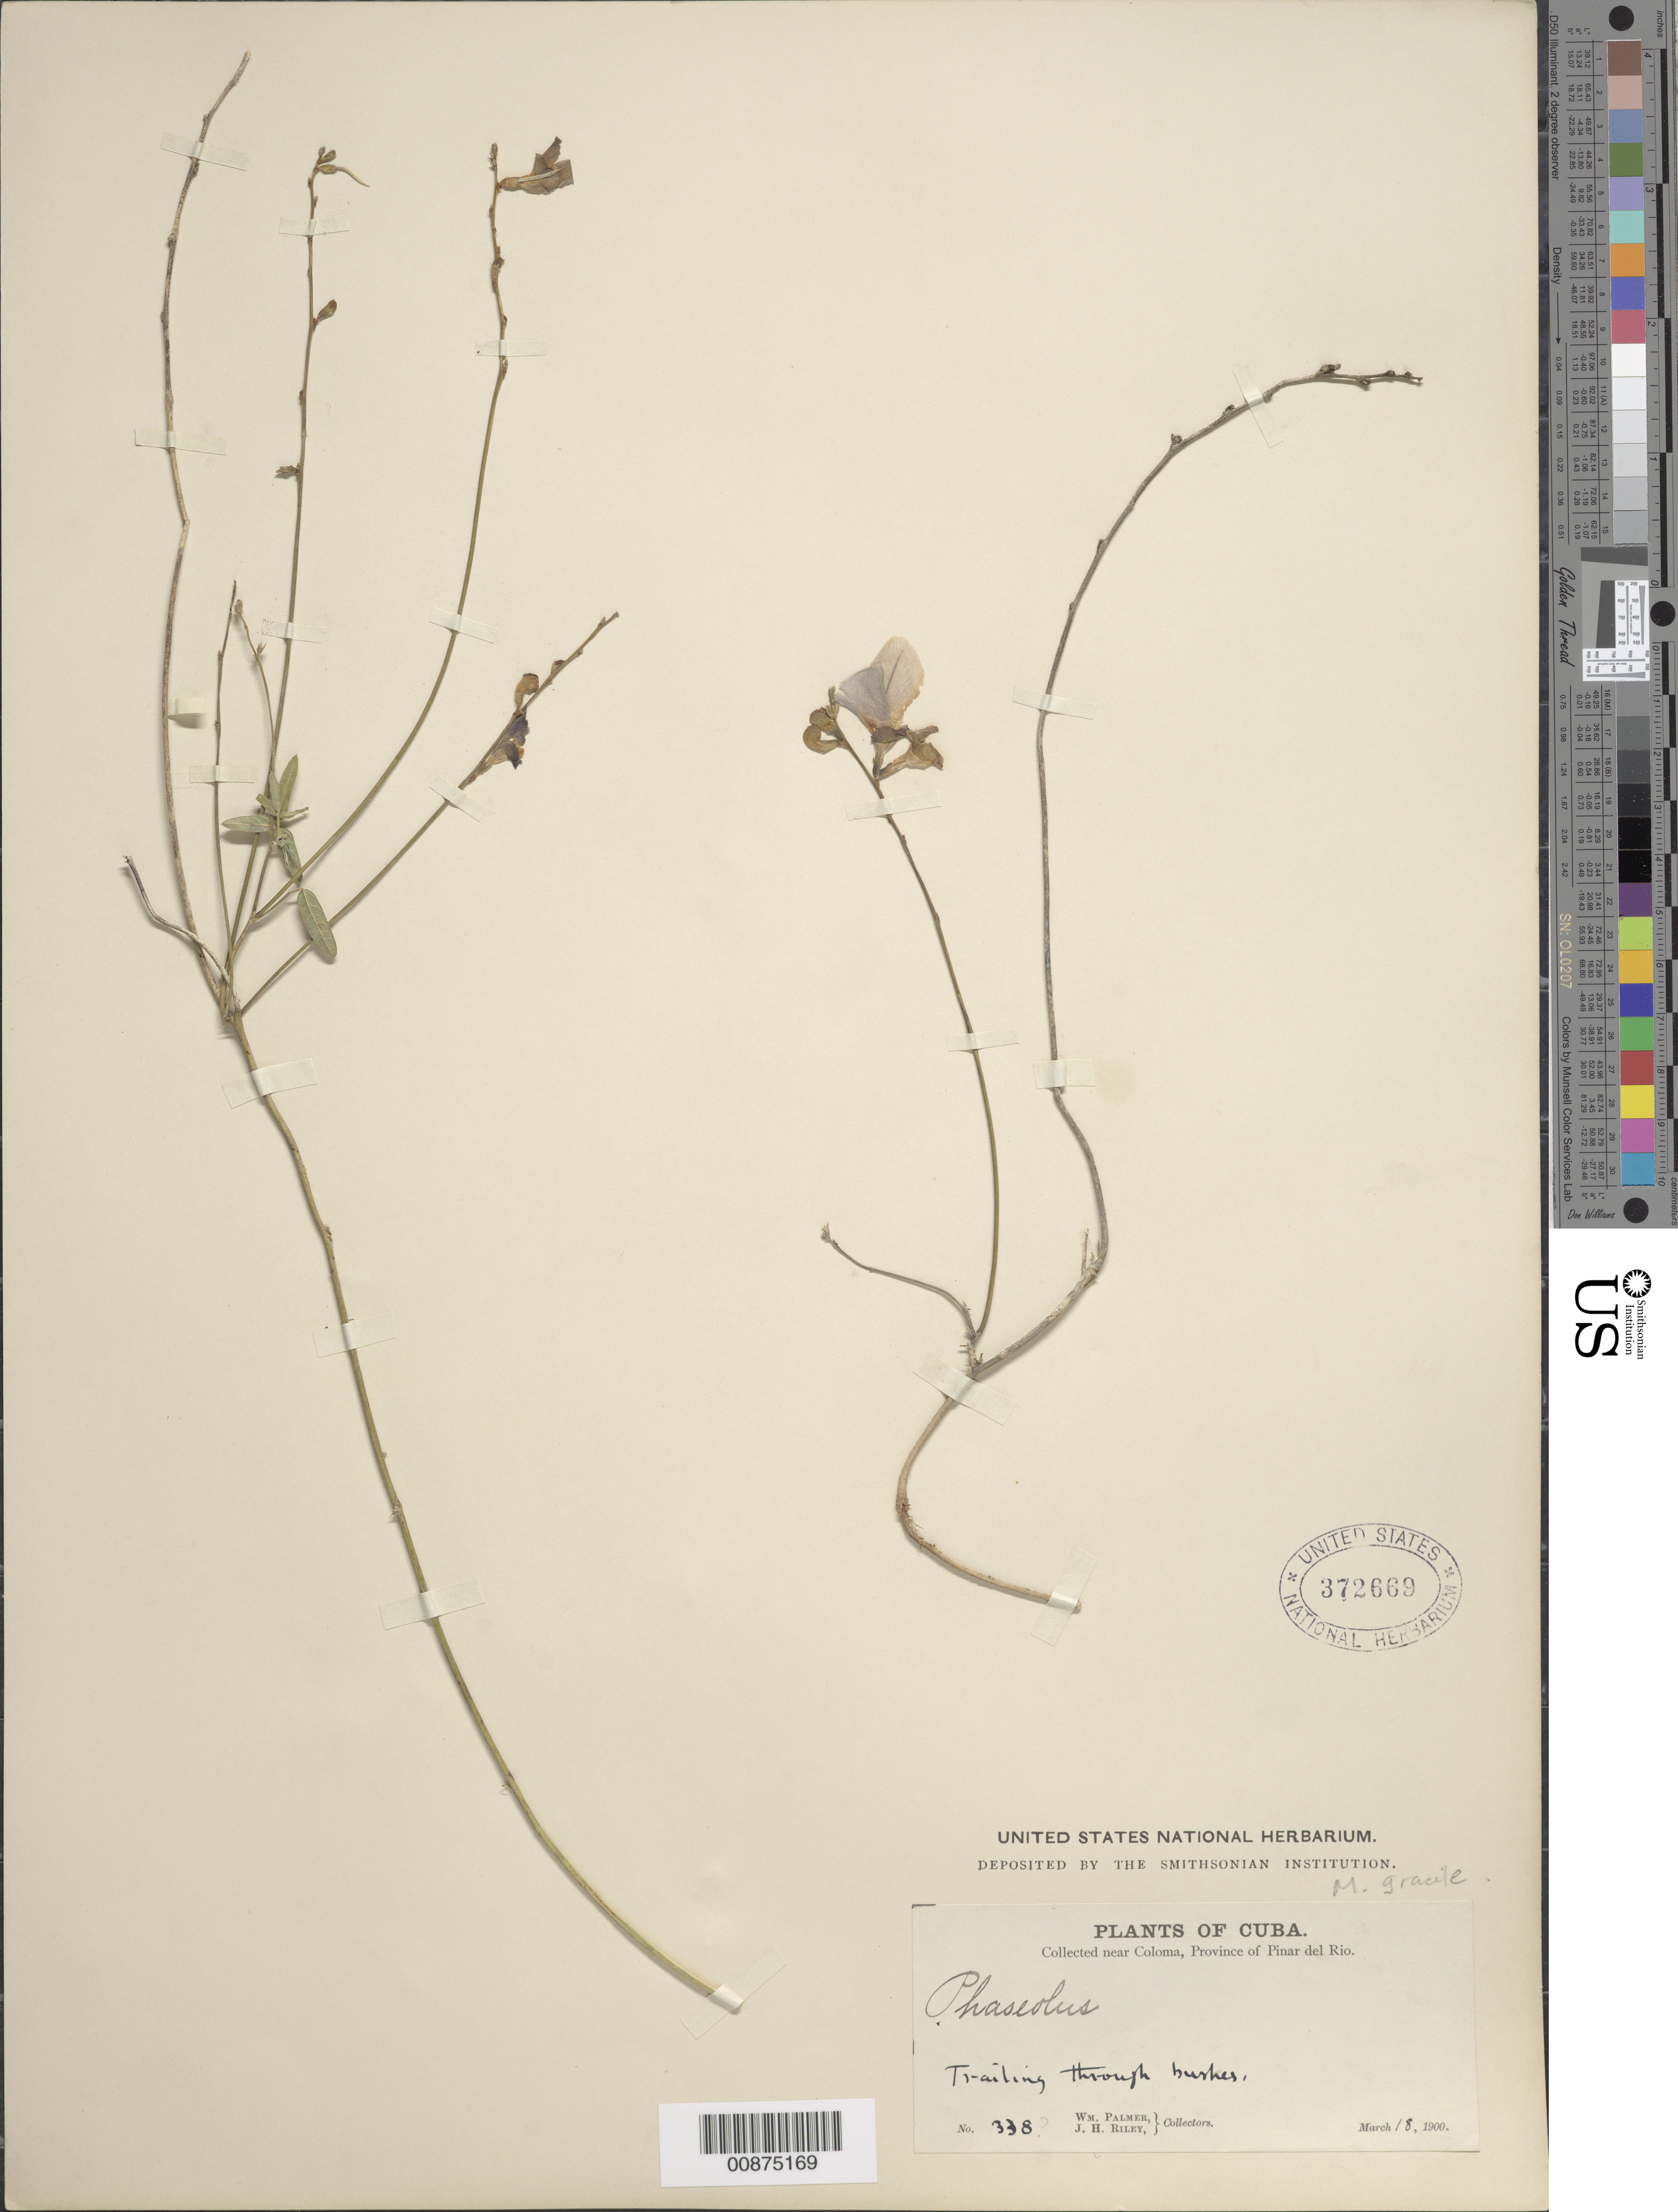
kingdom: Plantae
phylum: Tracheophyta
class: Magnoliopsida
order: Fabales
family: Fabaceae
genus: Macroptilium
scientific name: Macroptilium gracile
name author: (Poepp. ex Benth.) Urb.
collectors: W. Palmer & J. H. Riley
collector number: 338?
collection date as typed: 18 Mar 1900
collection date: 1900-03-18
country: Cuba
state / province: Pinar del Rio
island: Cuba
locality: Near Coloma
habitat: Trailing through bushes.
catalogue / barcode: US 372669